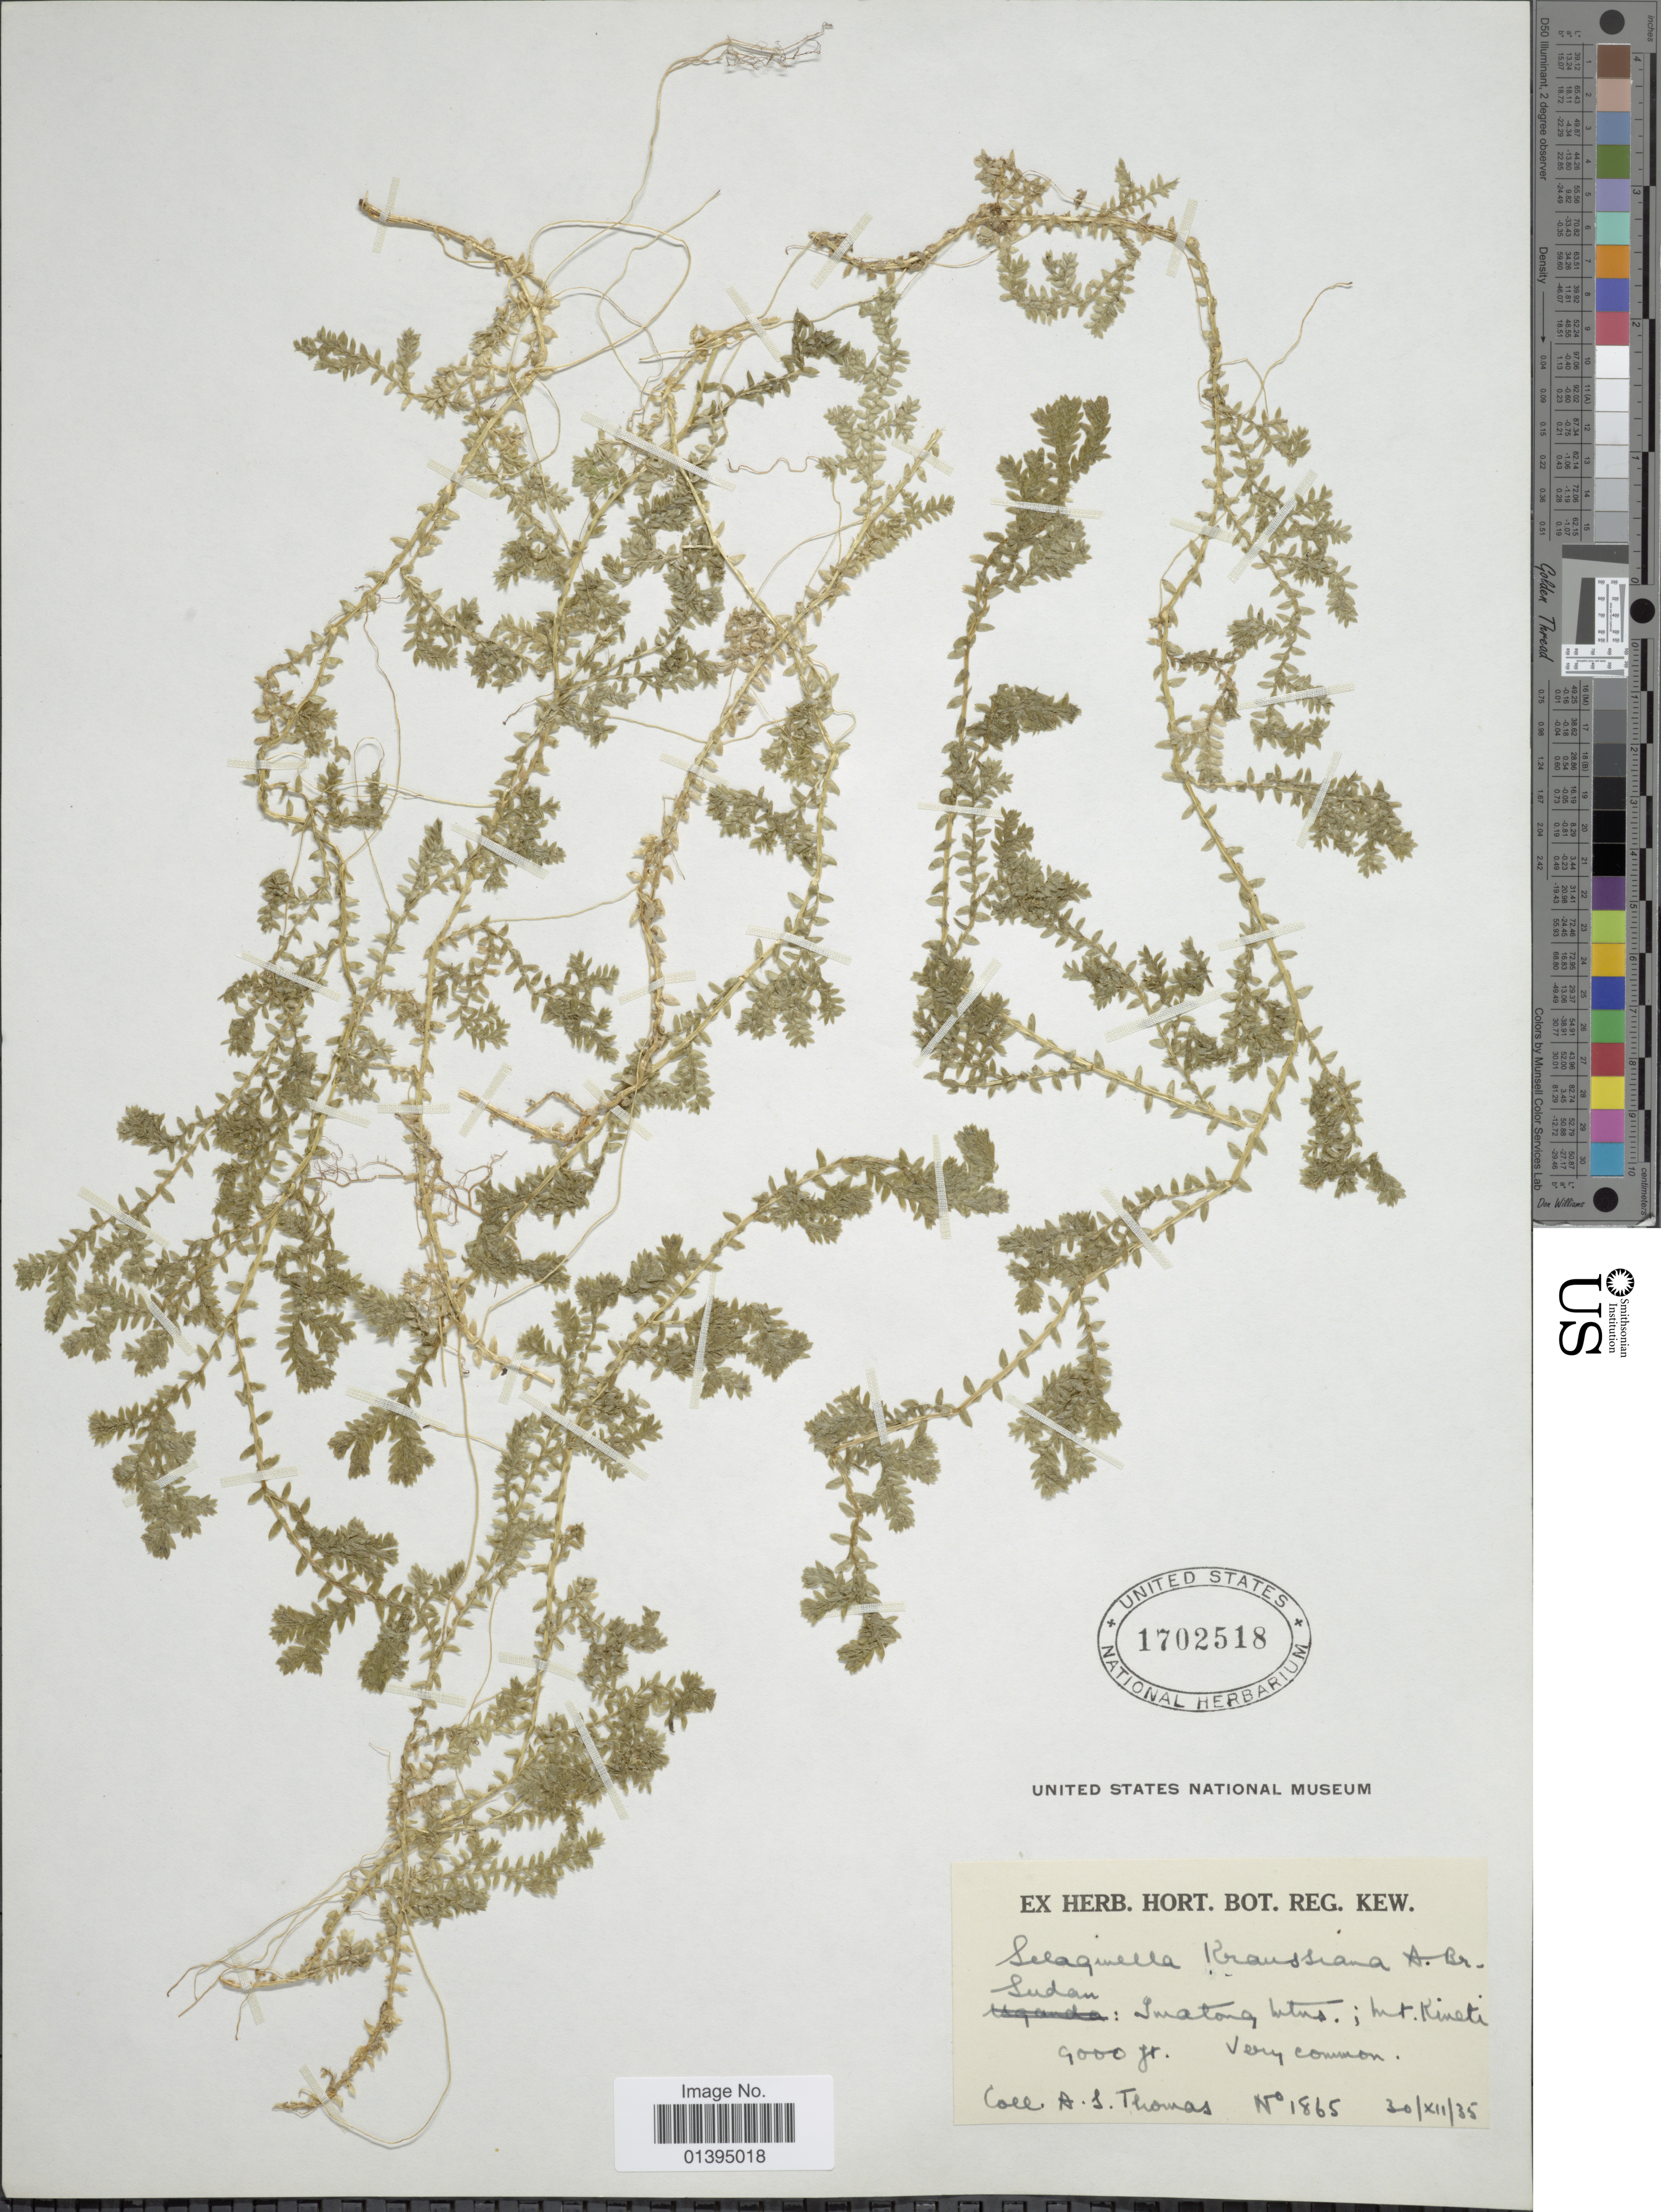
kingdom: Plantae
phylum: Tracheophyta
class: Lycopodiopsida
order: Selaginellales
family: Selaginellaceae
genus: Selaginella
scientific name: Selaginella kraussiana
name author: (Kunze) A. Braun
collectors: A. Thomas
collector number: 1865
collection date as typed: Transcribed d/m/y: 30/12/35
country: Sudan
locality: Imatong Mtns.; Mt. Kineti.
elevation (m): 2743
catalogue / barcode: US 1702518